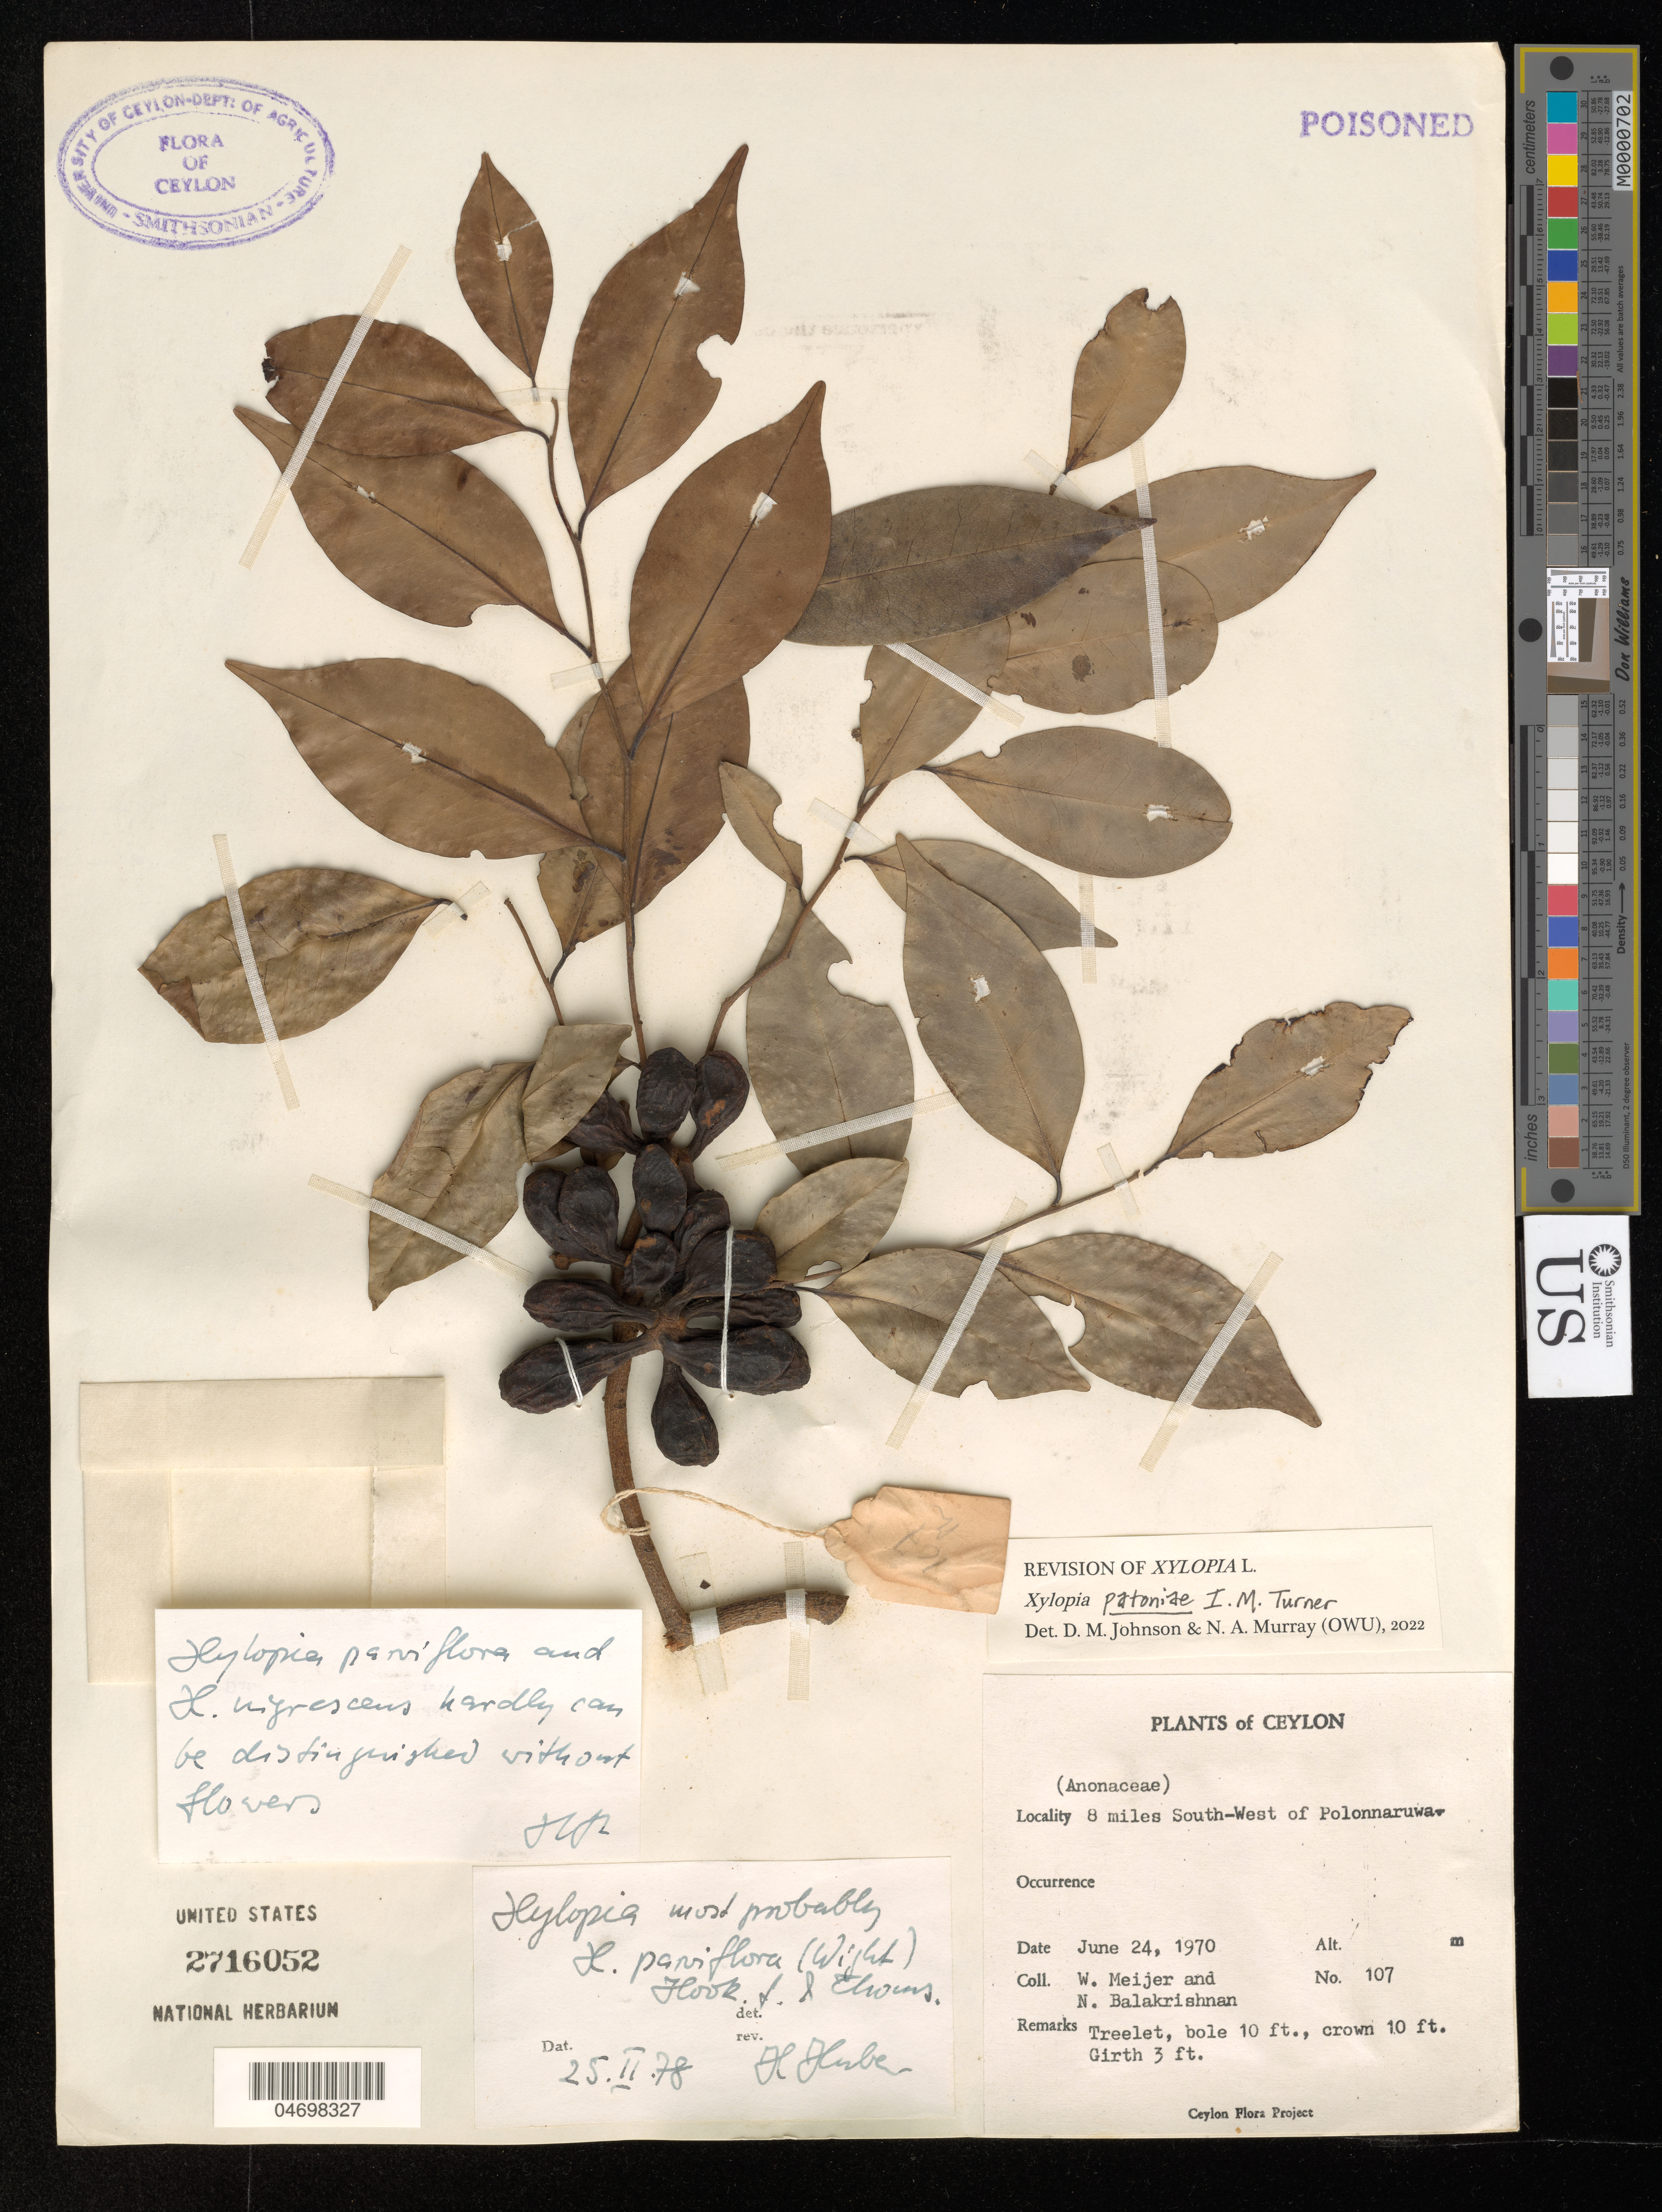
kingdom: Plantae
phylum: Tracheophyta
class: Magnoliopsida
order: Magnoliales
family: Annonaceae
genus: Xylopia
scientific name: Xylopia patoniae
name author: I.M. Turner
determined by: Johnson, D. M.; Murray, N. A.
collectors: W. Meijer & N. Balakrishnan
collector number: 107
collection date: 1970-06-24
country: Sri Lanka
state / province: Central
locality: Ceylon. 8 miles SW of Polonnaruwa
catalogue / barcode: US 2716052